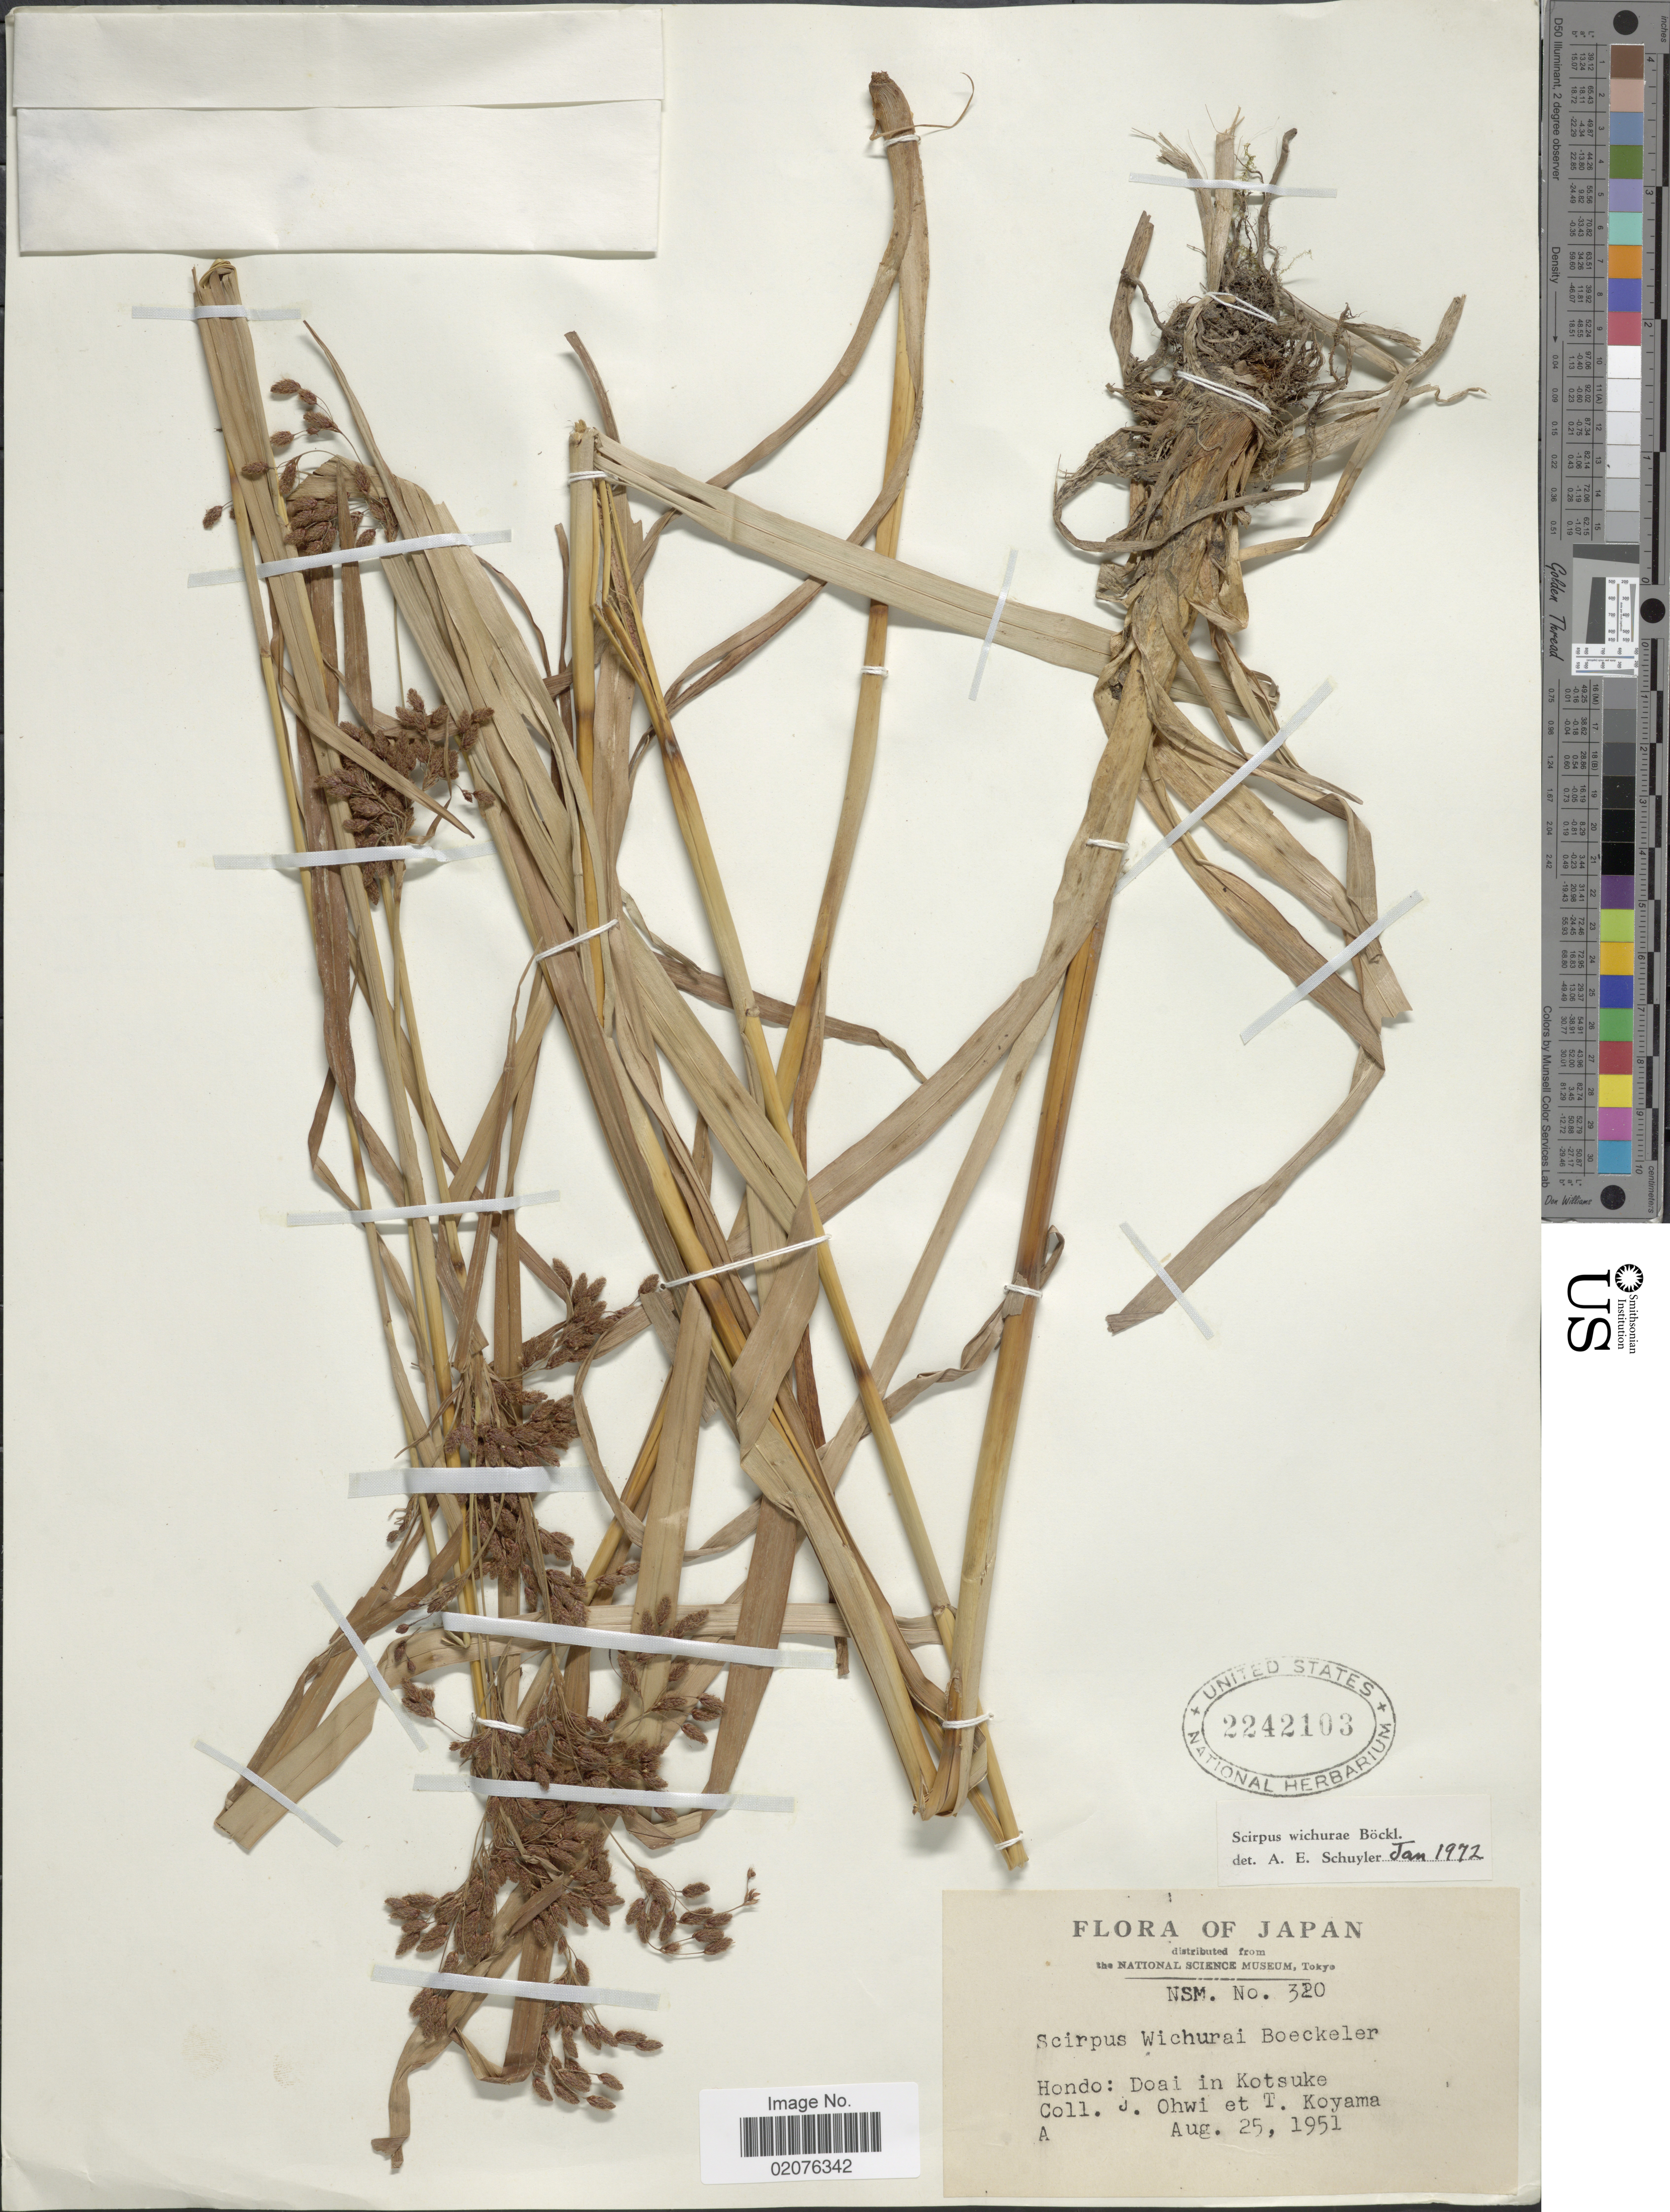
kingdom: Plantae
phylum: Tracheophyta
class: Liliopsida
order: Poales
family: Cyperaceae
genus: Scirpus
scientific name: Scirpus wichurae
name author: Boeckeler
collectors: J. Ohwi & T. Koyama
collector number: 320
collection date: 1951-08-25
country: Japan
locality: Hondo: Doai in Kotsuke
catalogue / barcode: US 2242103